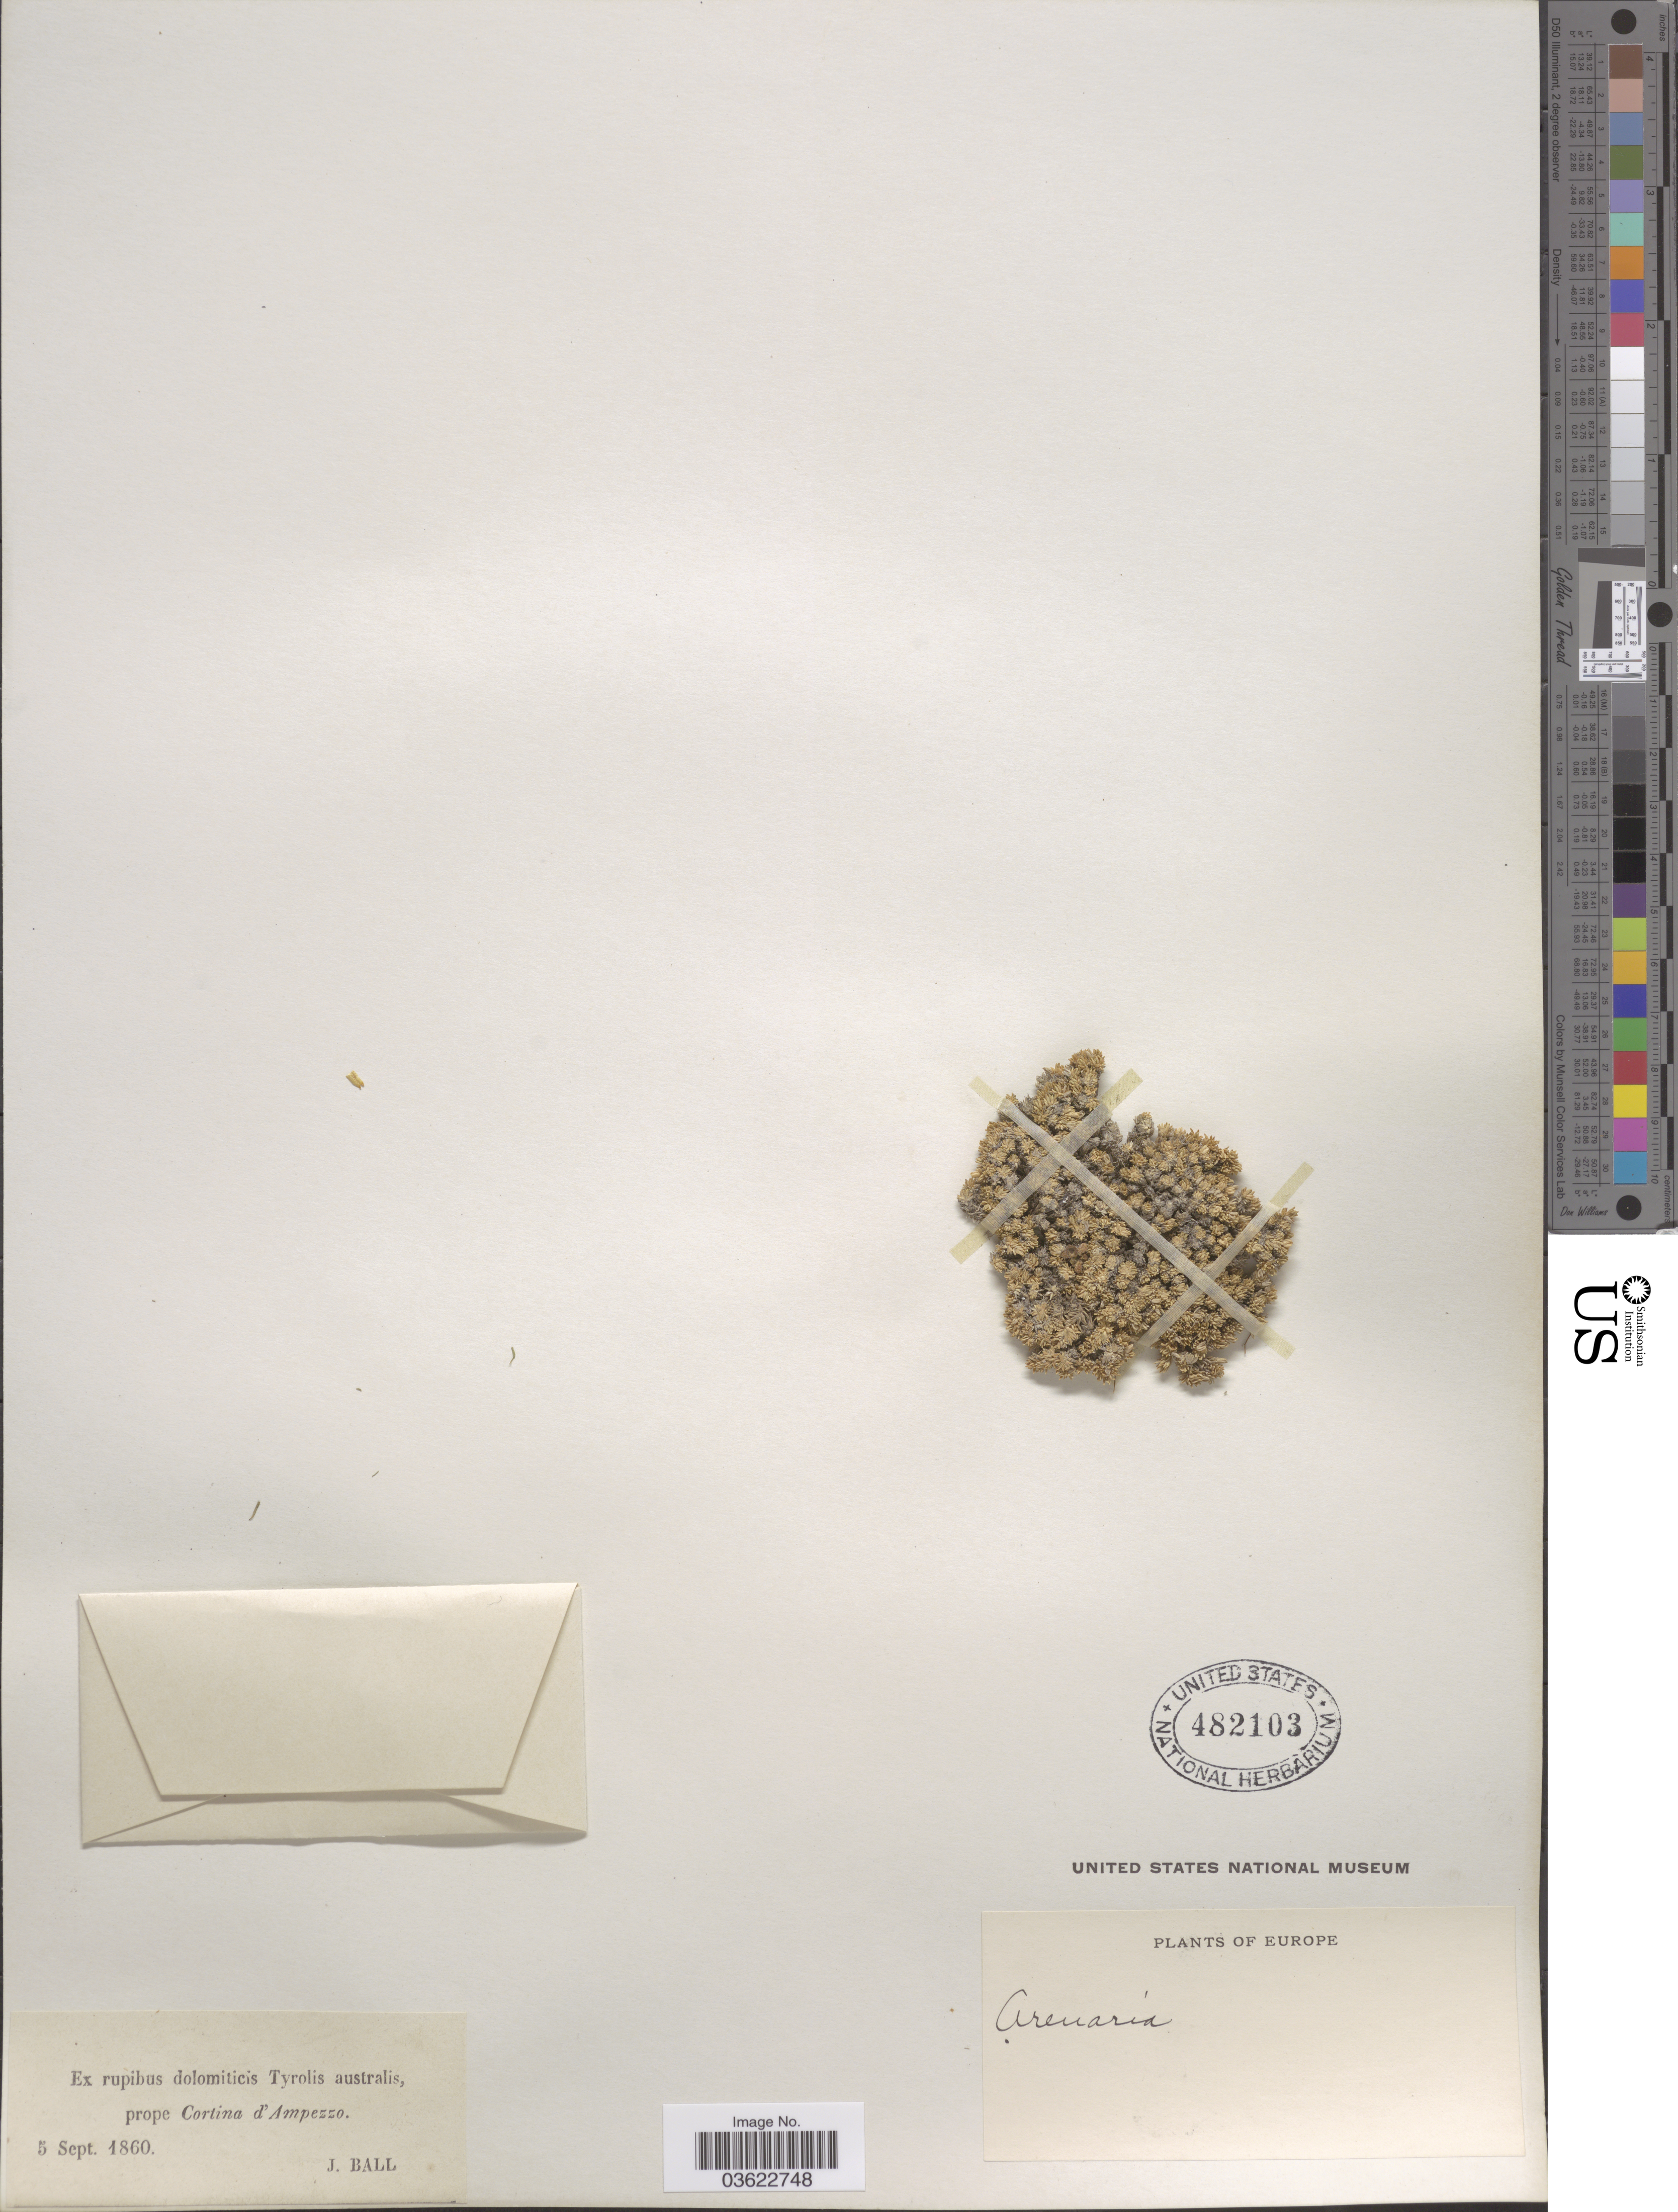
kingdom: Plantae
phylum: Tracheophyta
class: Magnoliopsida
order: Caryophyllales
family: Caryophyllaceae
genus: Arenaria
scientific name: Arenaria sp.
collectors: J. Ball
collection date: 1860-09-05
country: Italy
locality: Ex rupibus dolomiticis Tyrolis australis, prope Cortina d'Ampezzo. Europe.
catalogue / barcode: US 482103